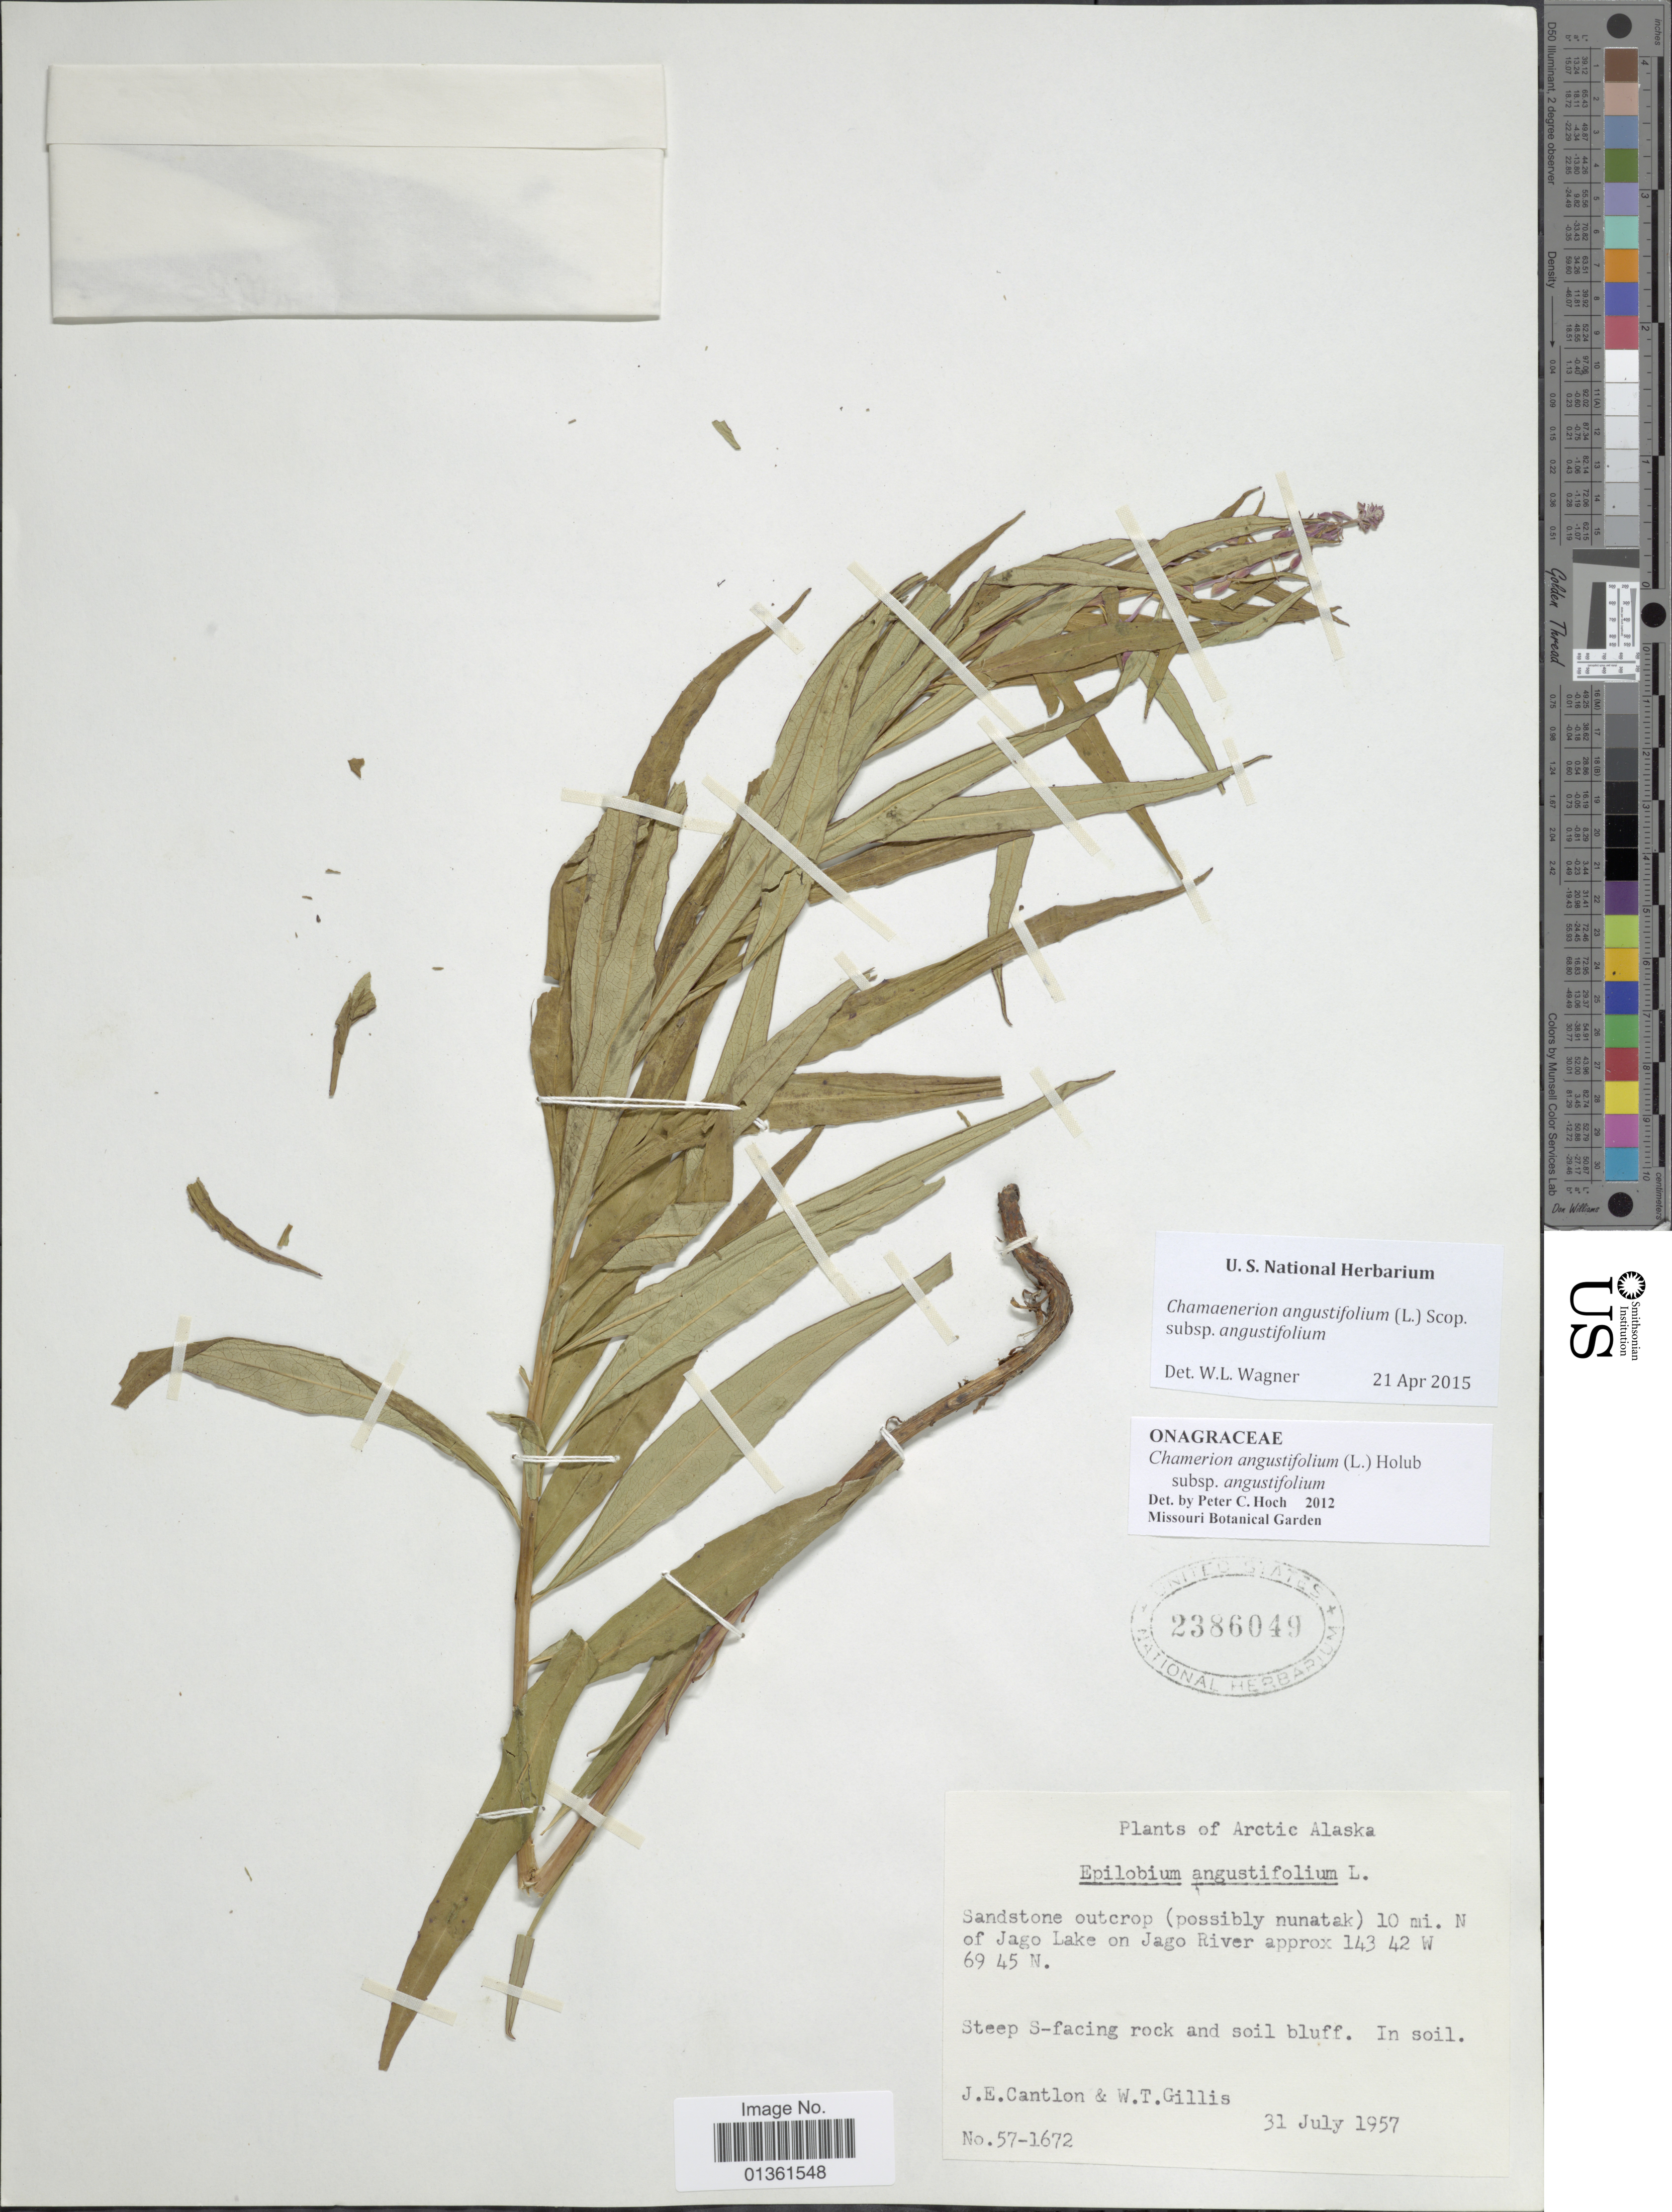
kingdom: Plantae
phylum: Tracheophyta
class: Magnoliopsida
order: Myrtales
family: Onagraceae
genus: Chamaenerion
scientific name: Chamaenerion angustifolium subsp. angustifolium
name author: (L.) Scop.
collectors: J. Cantlon & W. T. Gillis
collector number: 57-1672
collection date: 1957-07-31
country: United States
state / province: Alaska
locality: Arctic Alaska. Sandstone outcorp (possibly nunatak) 10 mi. N of Jago Lake on Jago River.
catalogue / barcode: US 2386049